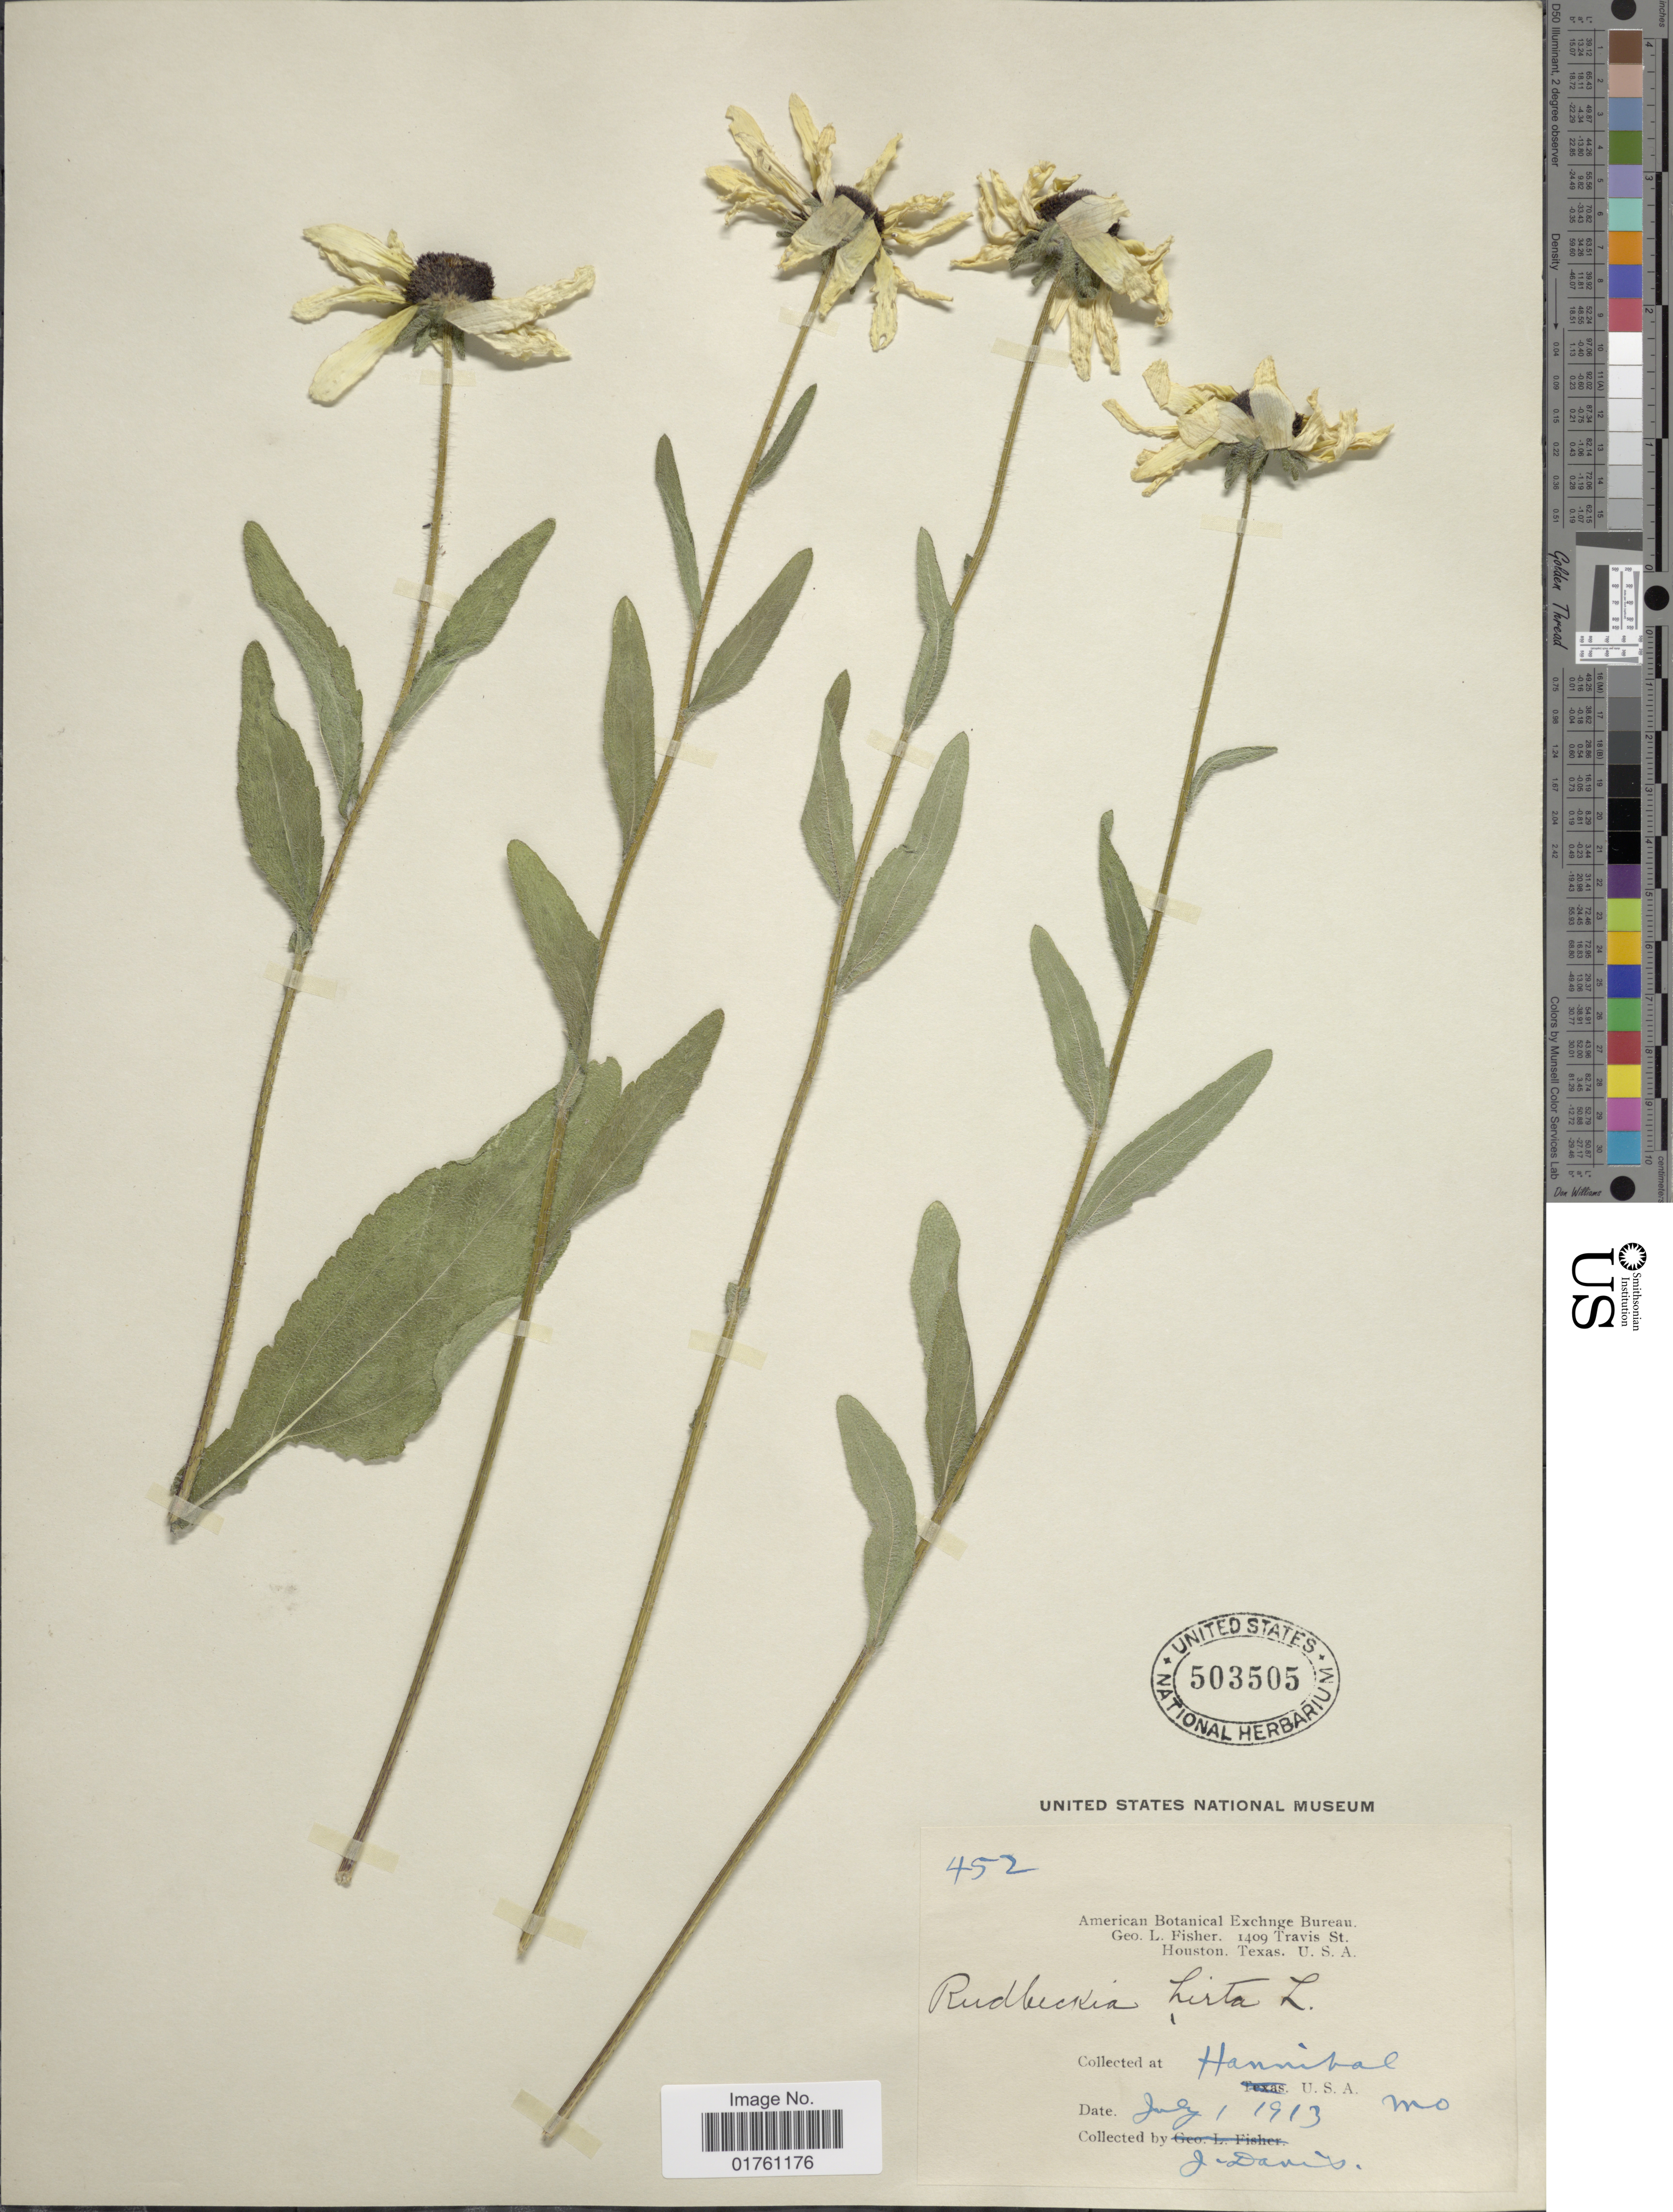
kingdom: Plantae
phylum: Tracheophyta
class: Magnoliopsida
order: Asterales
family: Asteraceae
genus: Rudbeckia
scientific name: Rudbeckia hirta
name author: L.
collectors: J. Davis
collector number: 452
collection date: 1913-07-01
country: United States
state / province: Missouri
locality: Hannibal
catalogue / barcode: US 503505